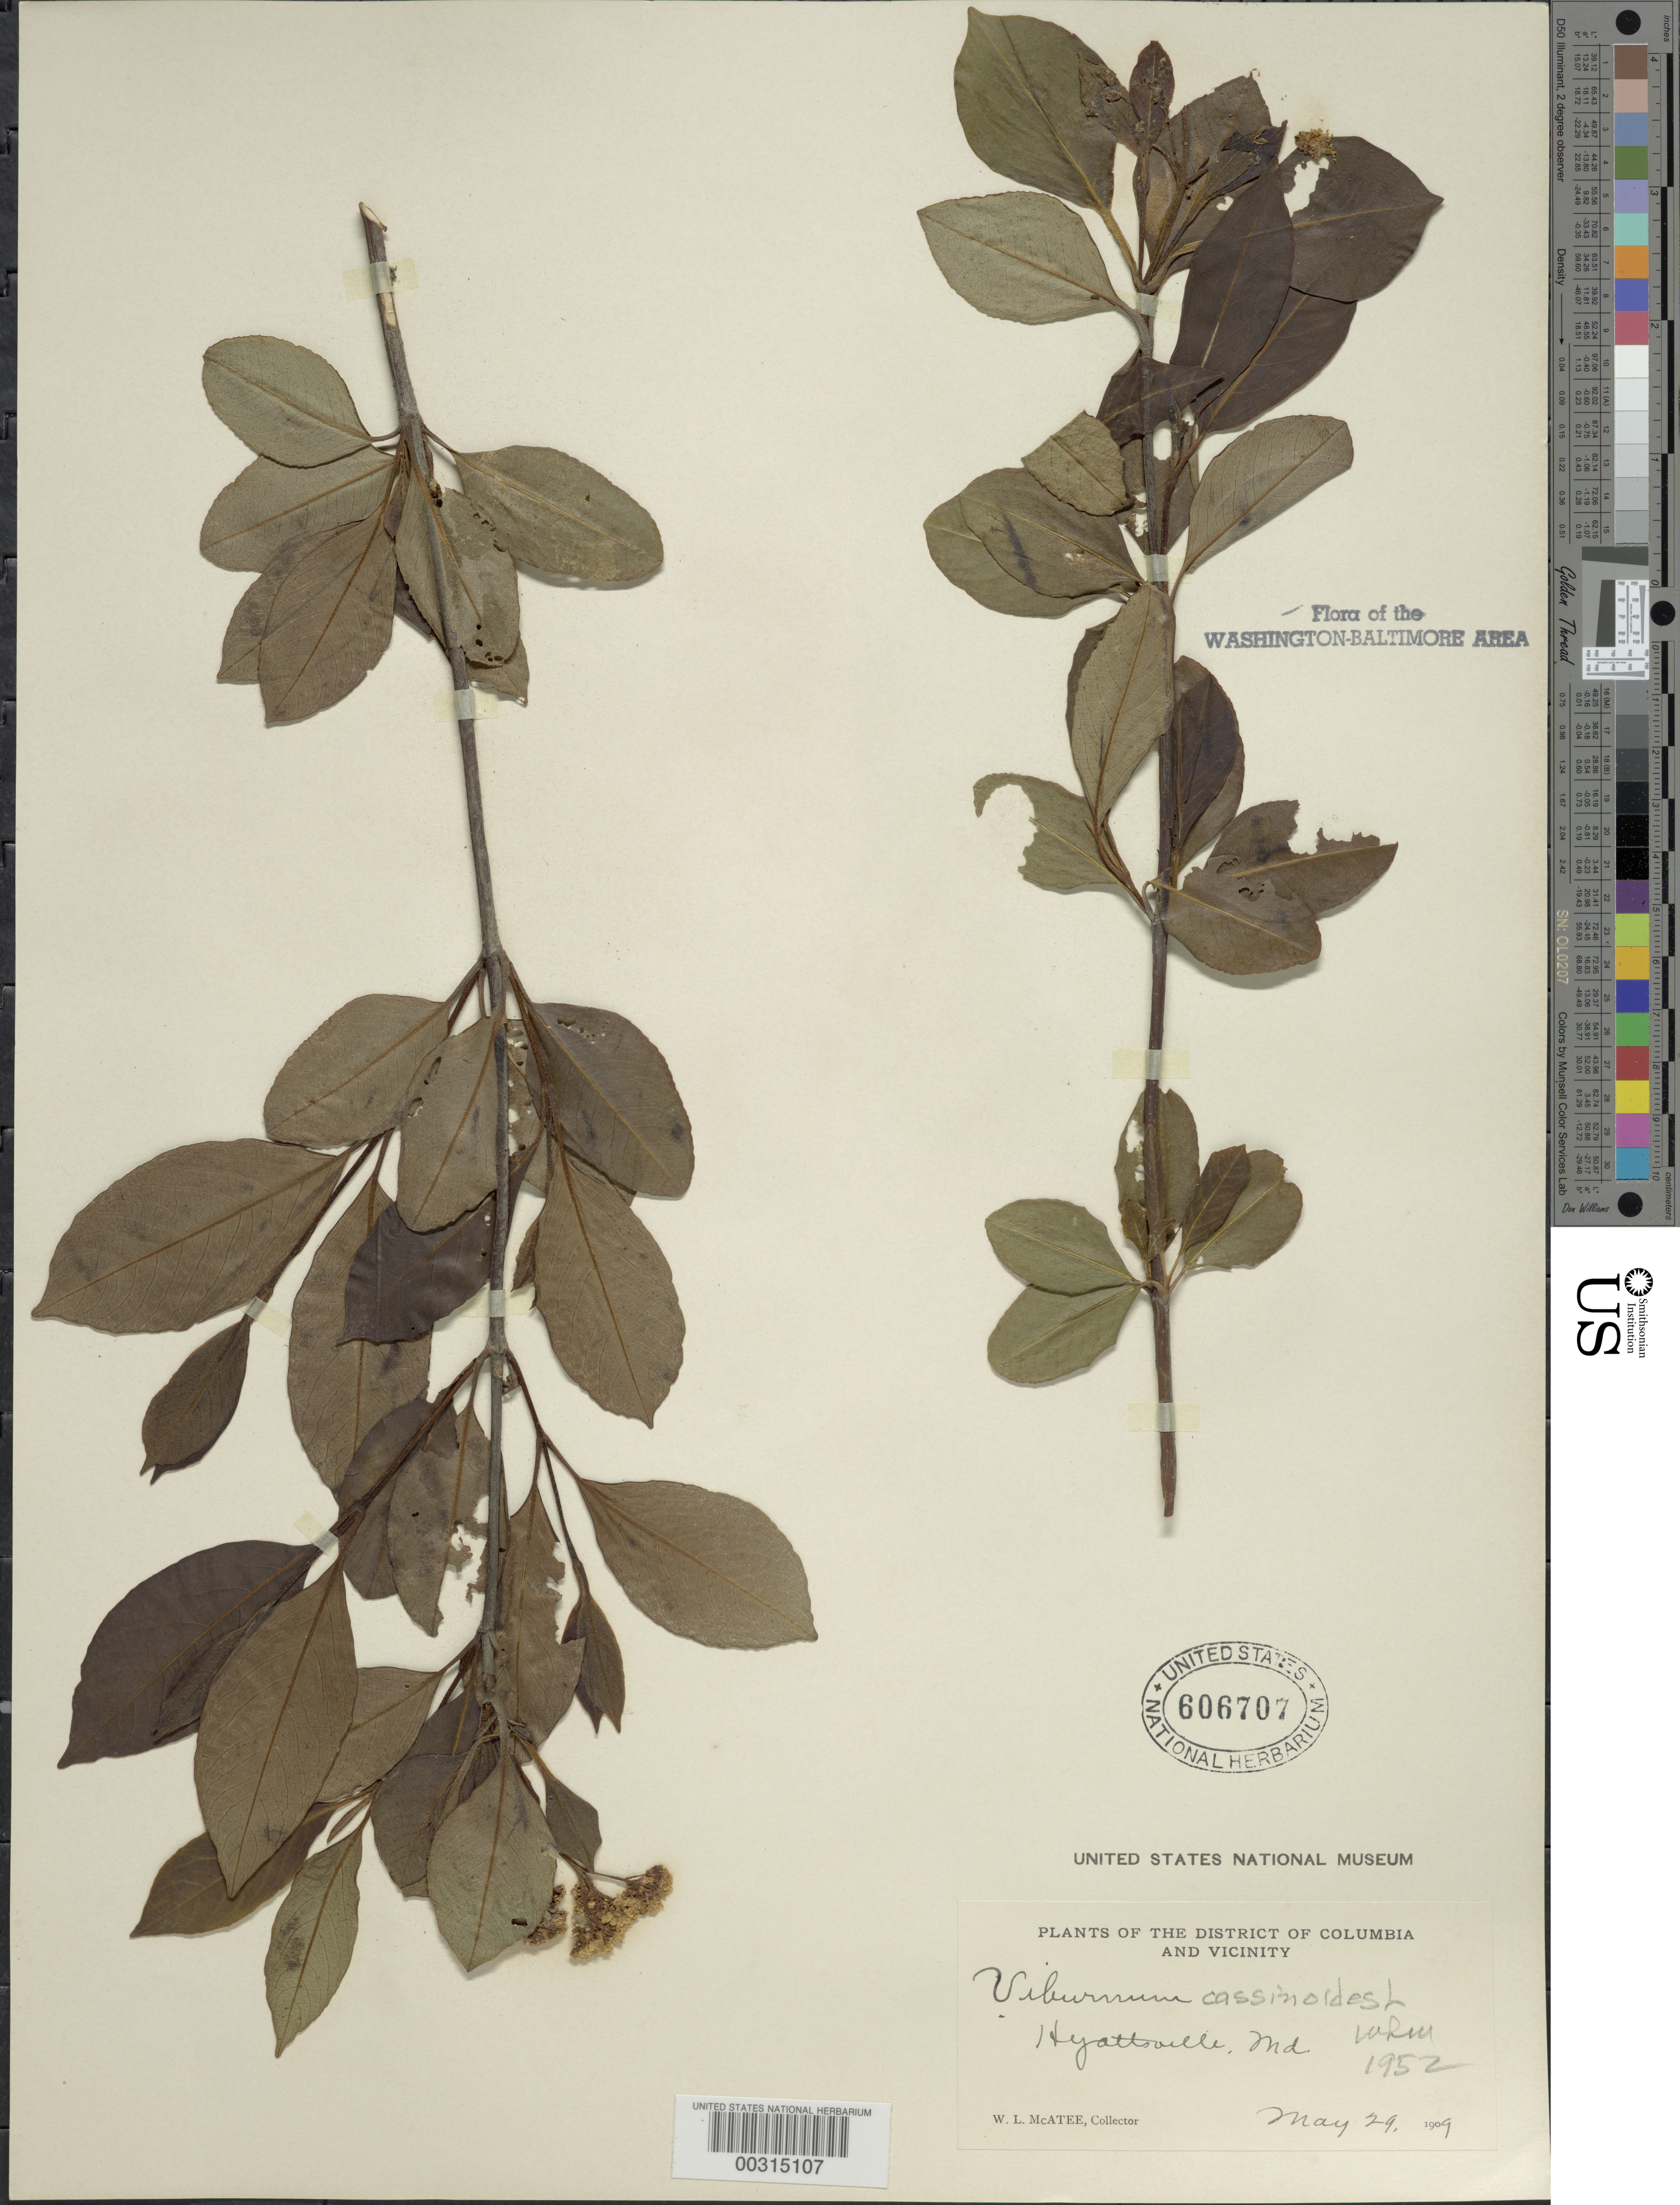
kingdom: Plantae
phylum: Tracheophyta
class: Magnoliopsida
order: Dipsacales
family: Viburnaceae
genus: Viburnum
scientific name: Viburnum cassinoides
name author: L.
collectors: W. McAtee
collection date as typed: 29 May 1909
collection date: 1909-05-29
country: United States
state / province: Maryland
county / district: Prince George's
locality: Hyattsville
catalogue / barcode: US 606707